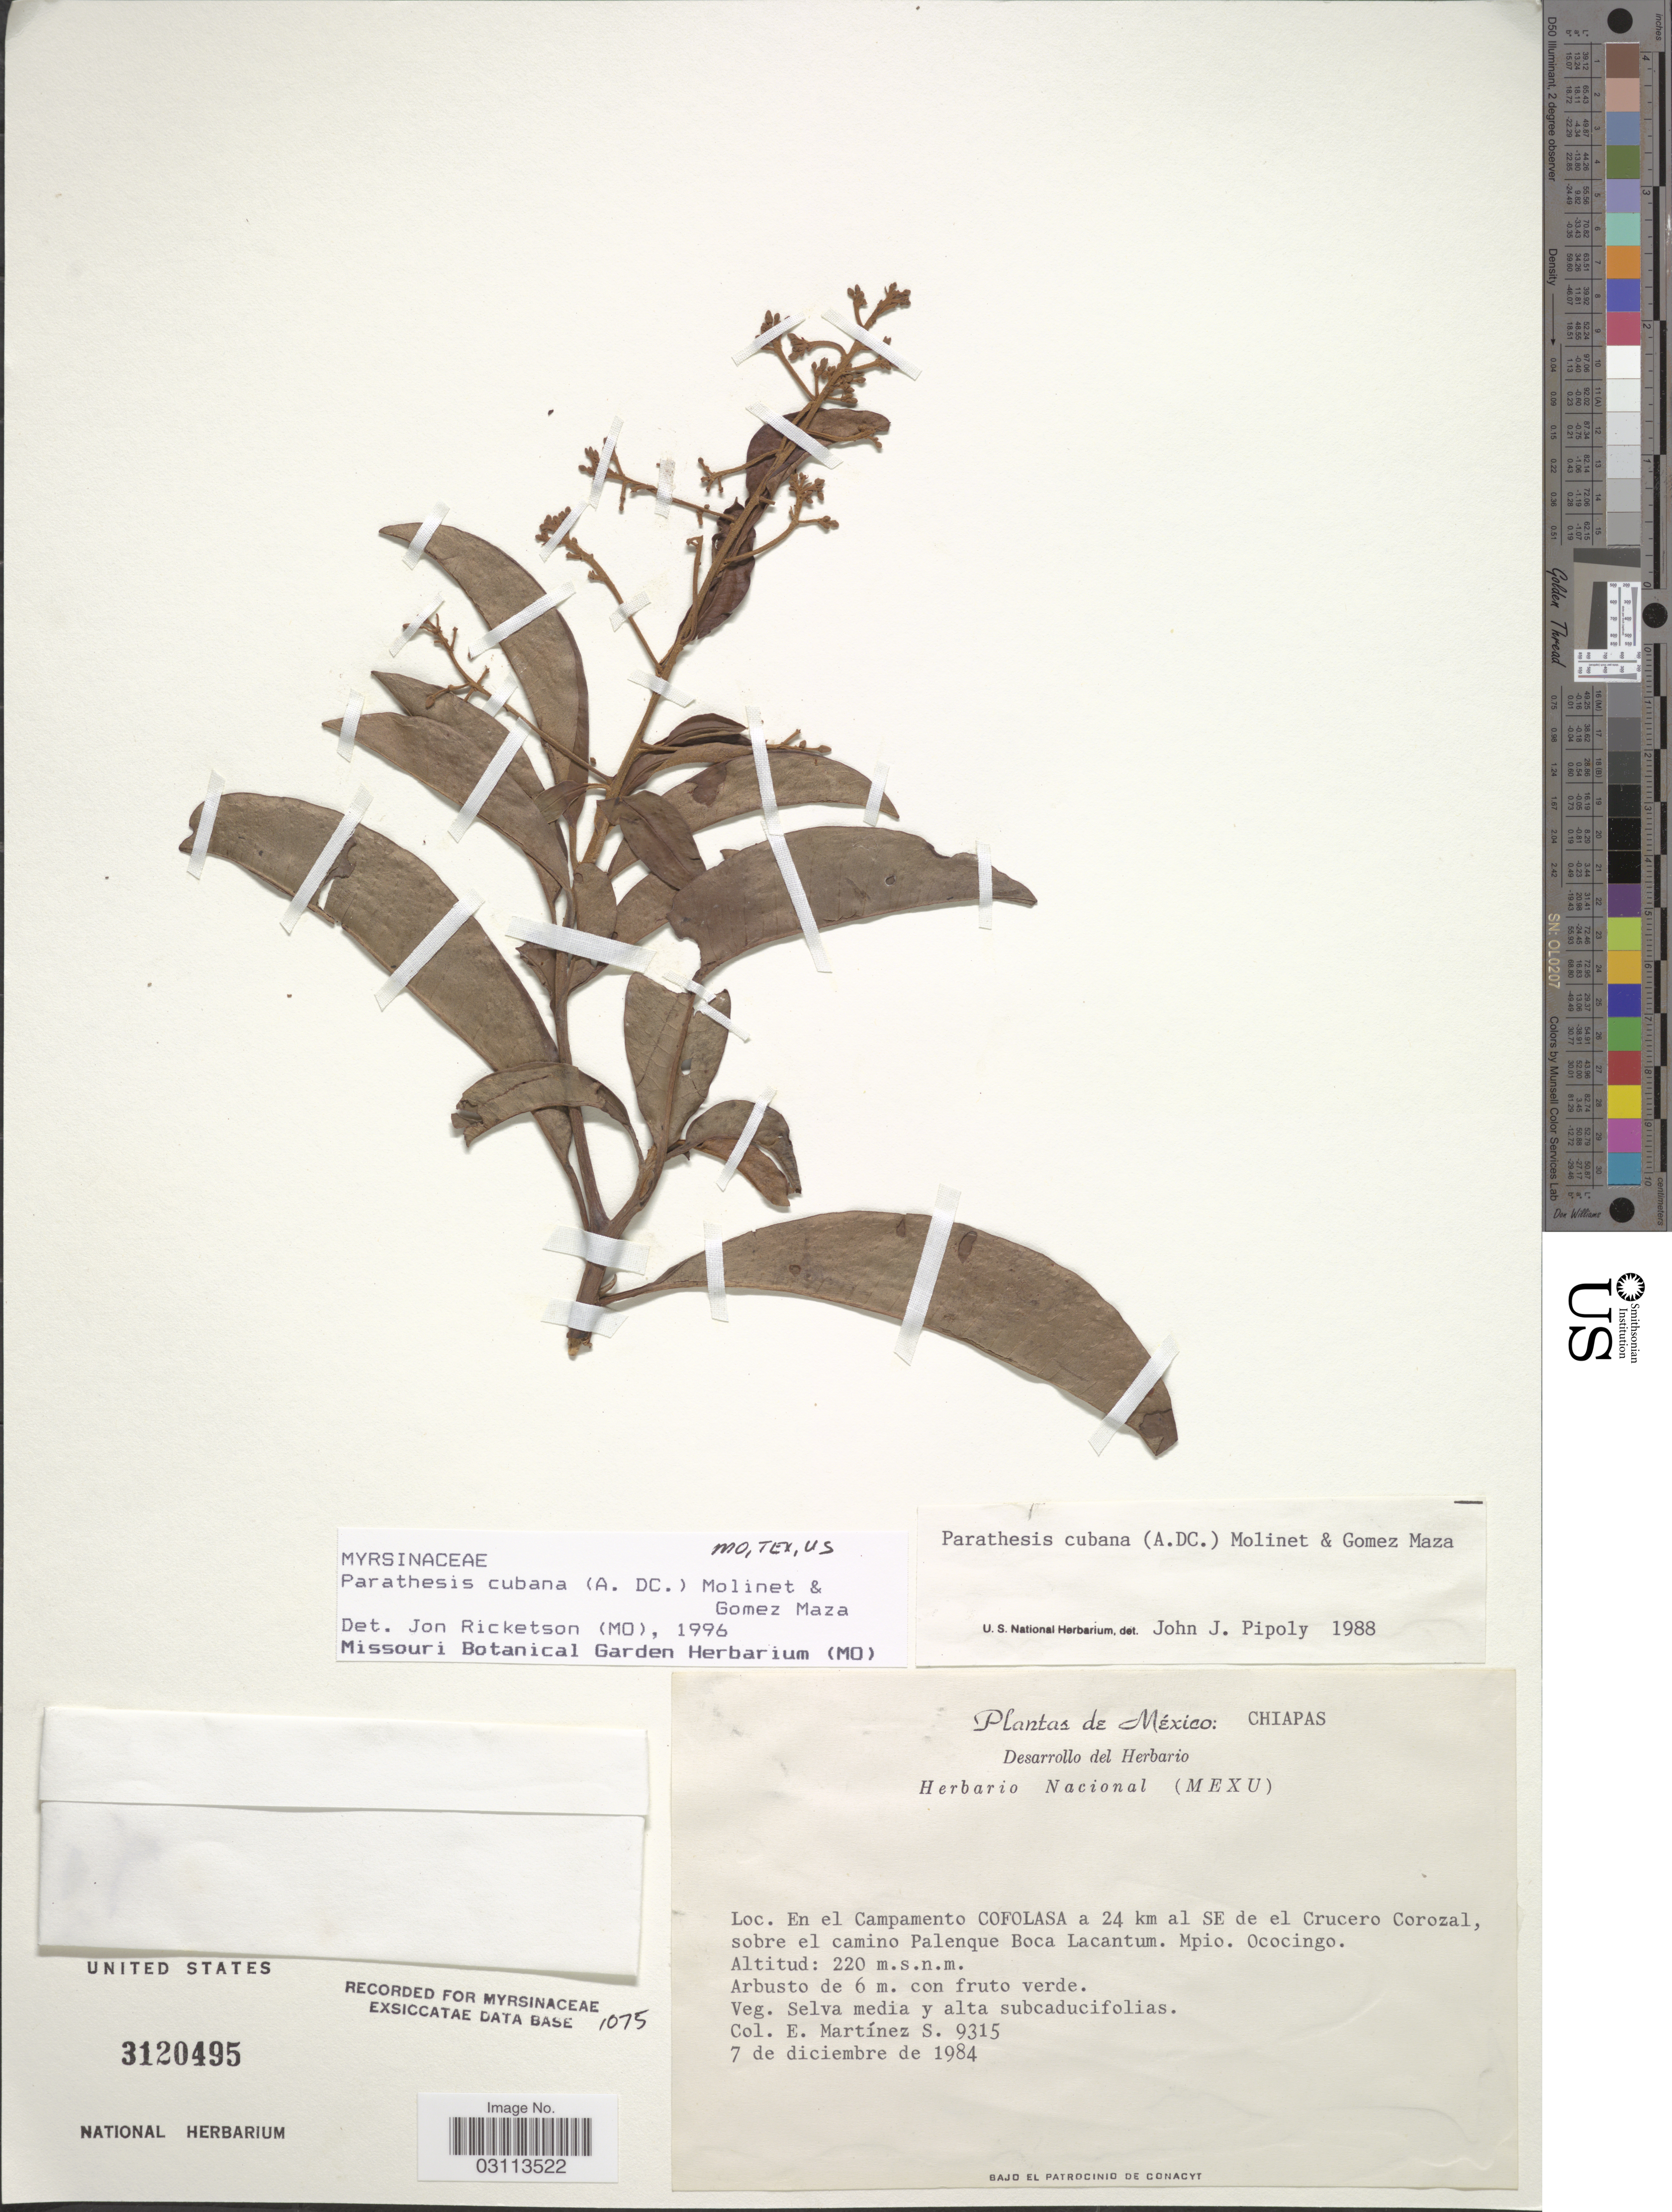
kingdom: Plantae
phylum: Tracheophyta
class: Magnoliopsida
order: Ericales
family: Primulaceae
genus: Parathesis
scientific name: Parathesis cubana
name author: (A. DC.) Molinet & M. Gómez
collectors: E. M. Martínez S.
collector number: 9315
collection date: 1984-12-07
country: Mexico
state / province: Chiapas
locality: En el Campamento Cofolasa a 24 km al SE de el Crucero Corozal, sobre el camino Palenque Boca Lacantum. Mpio. Ococingo.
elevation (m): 220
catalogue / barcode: US 3120495